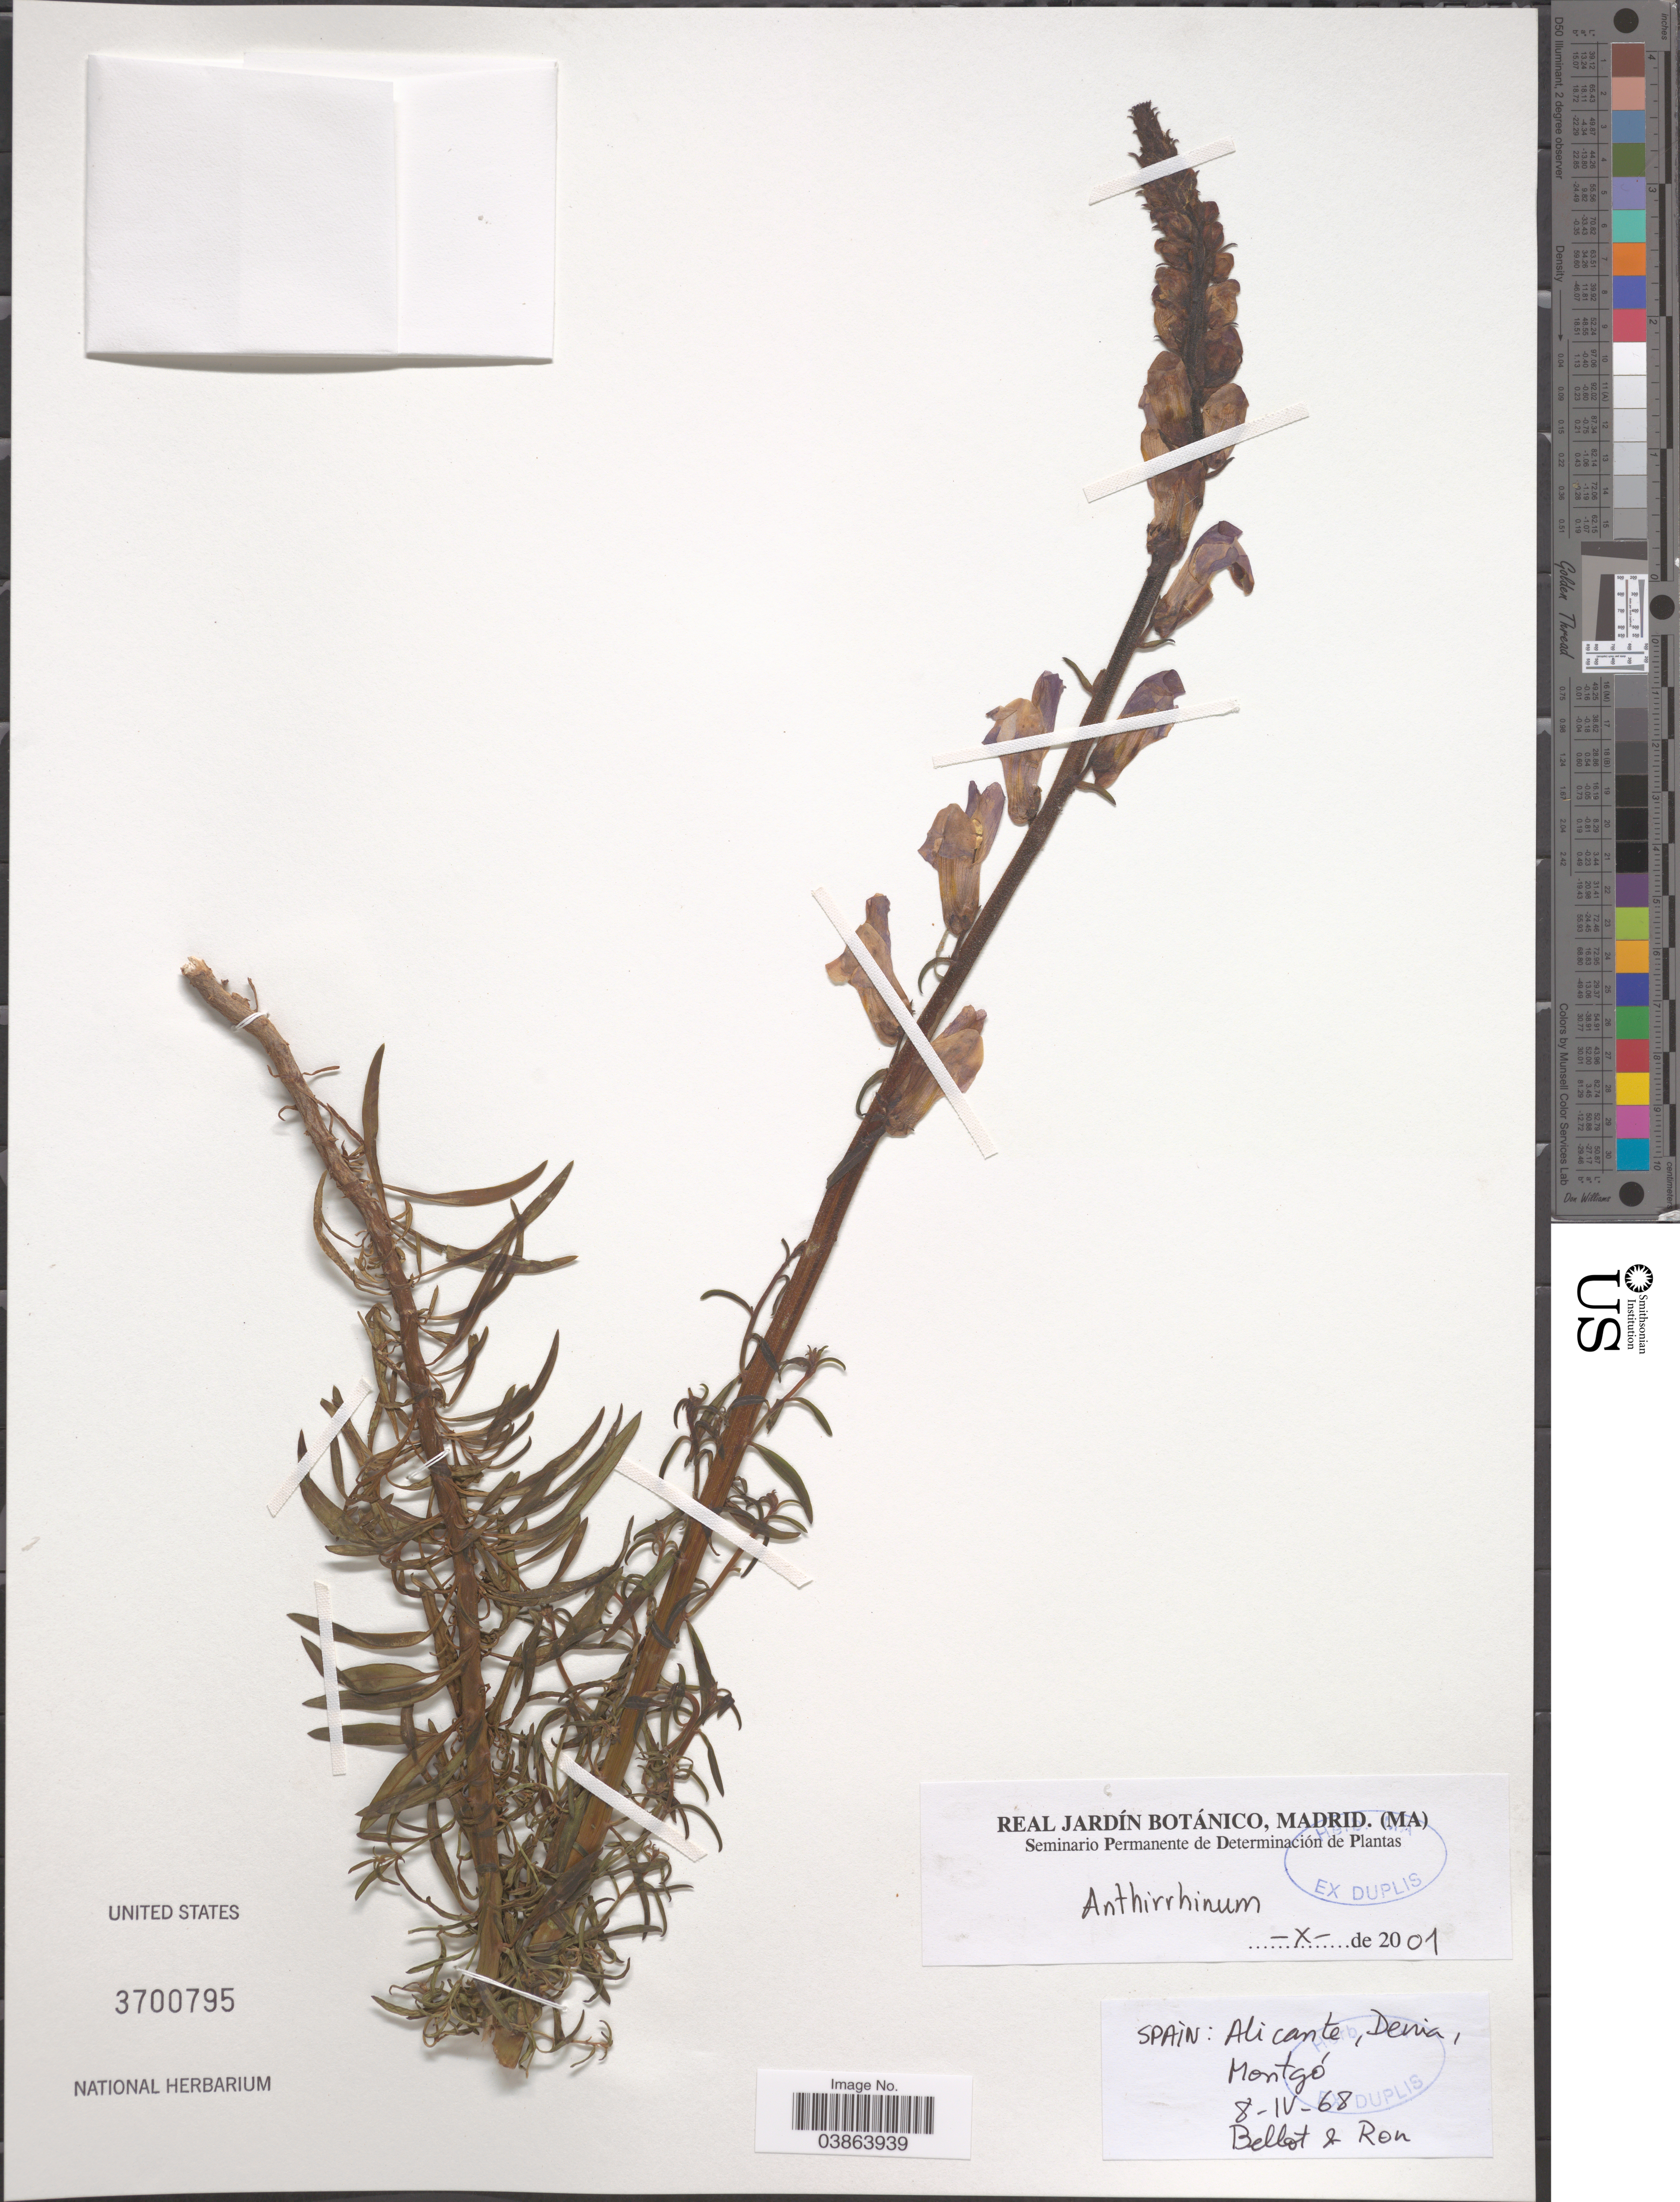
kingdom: Plantae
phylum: Tracheophyta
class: Magnoliopsida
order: Lamiales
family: Plantaginaceae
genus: Antirrhinum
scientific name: Antirrhinum sp.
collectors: Bellot & Ron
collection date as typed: Transcribed d/m/y: 8/4/68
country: Spain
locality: Alicante, Denia, Montgó.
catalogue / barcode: US 3700795